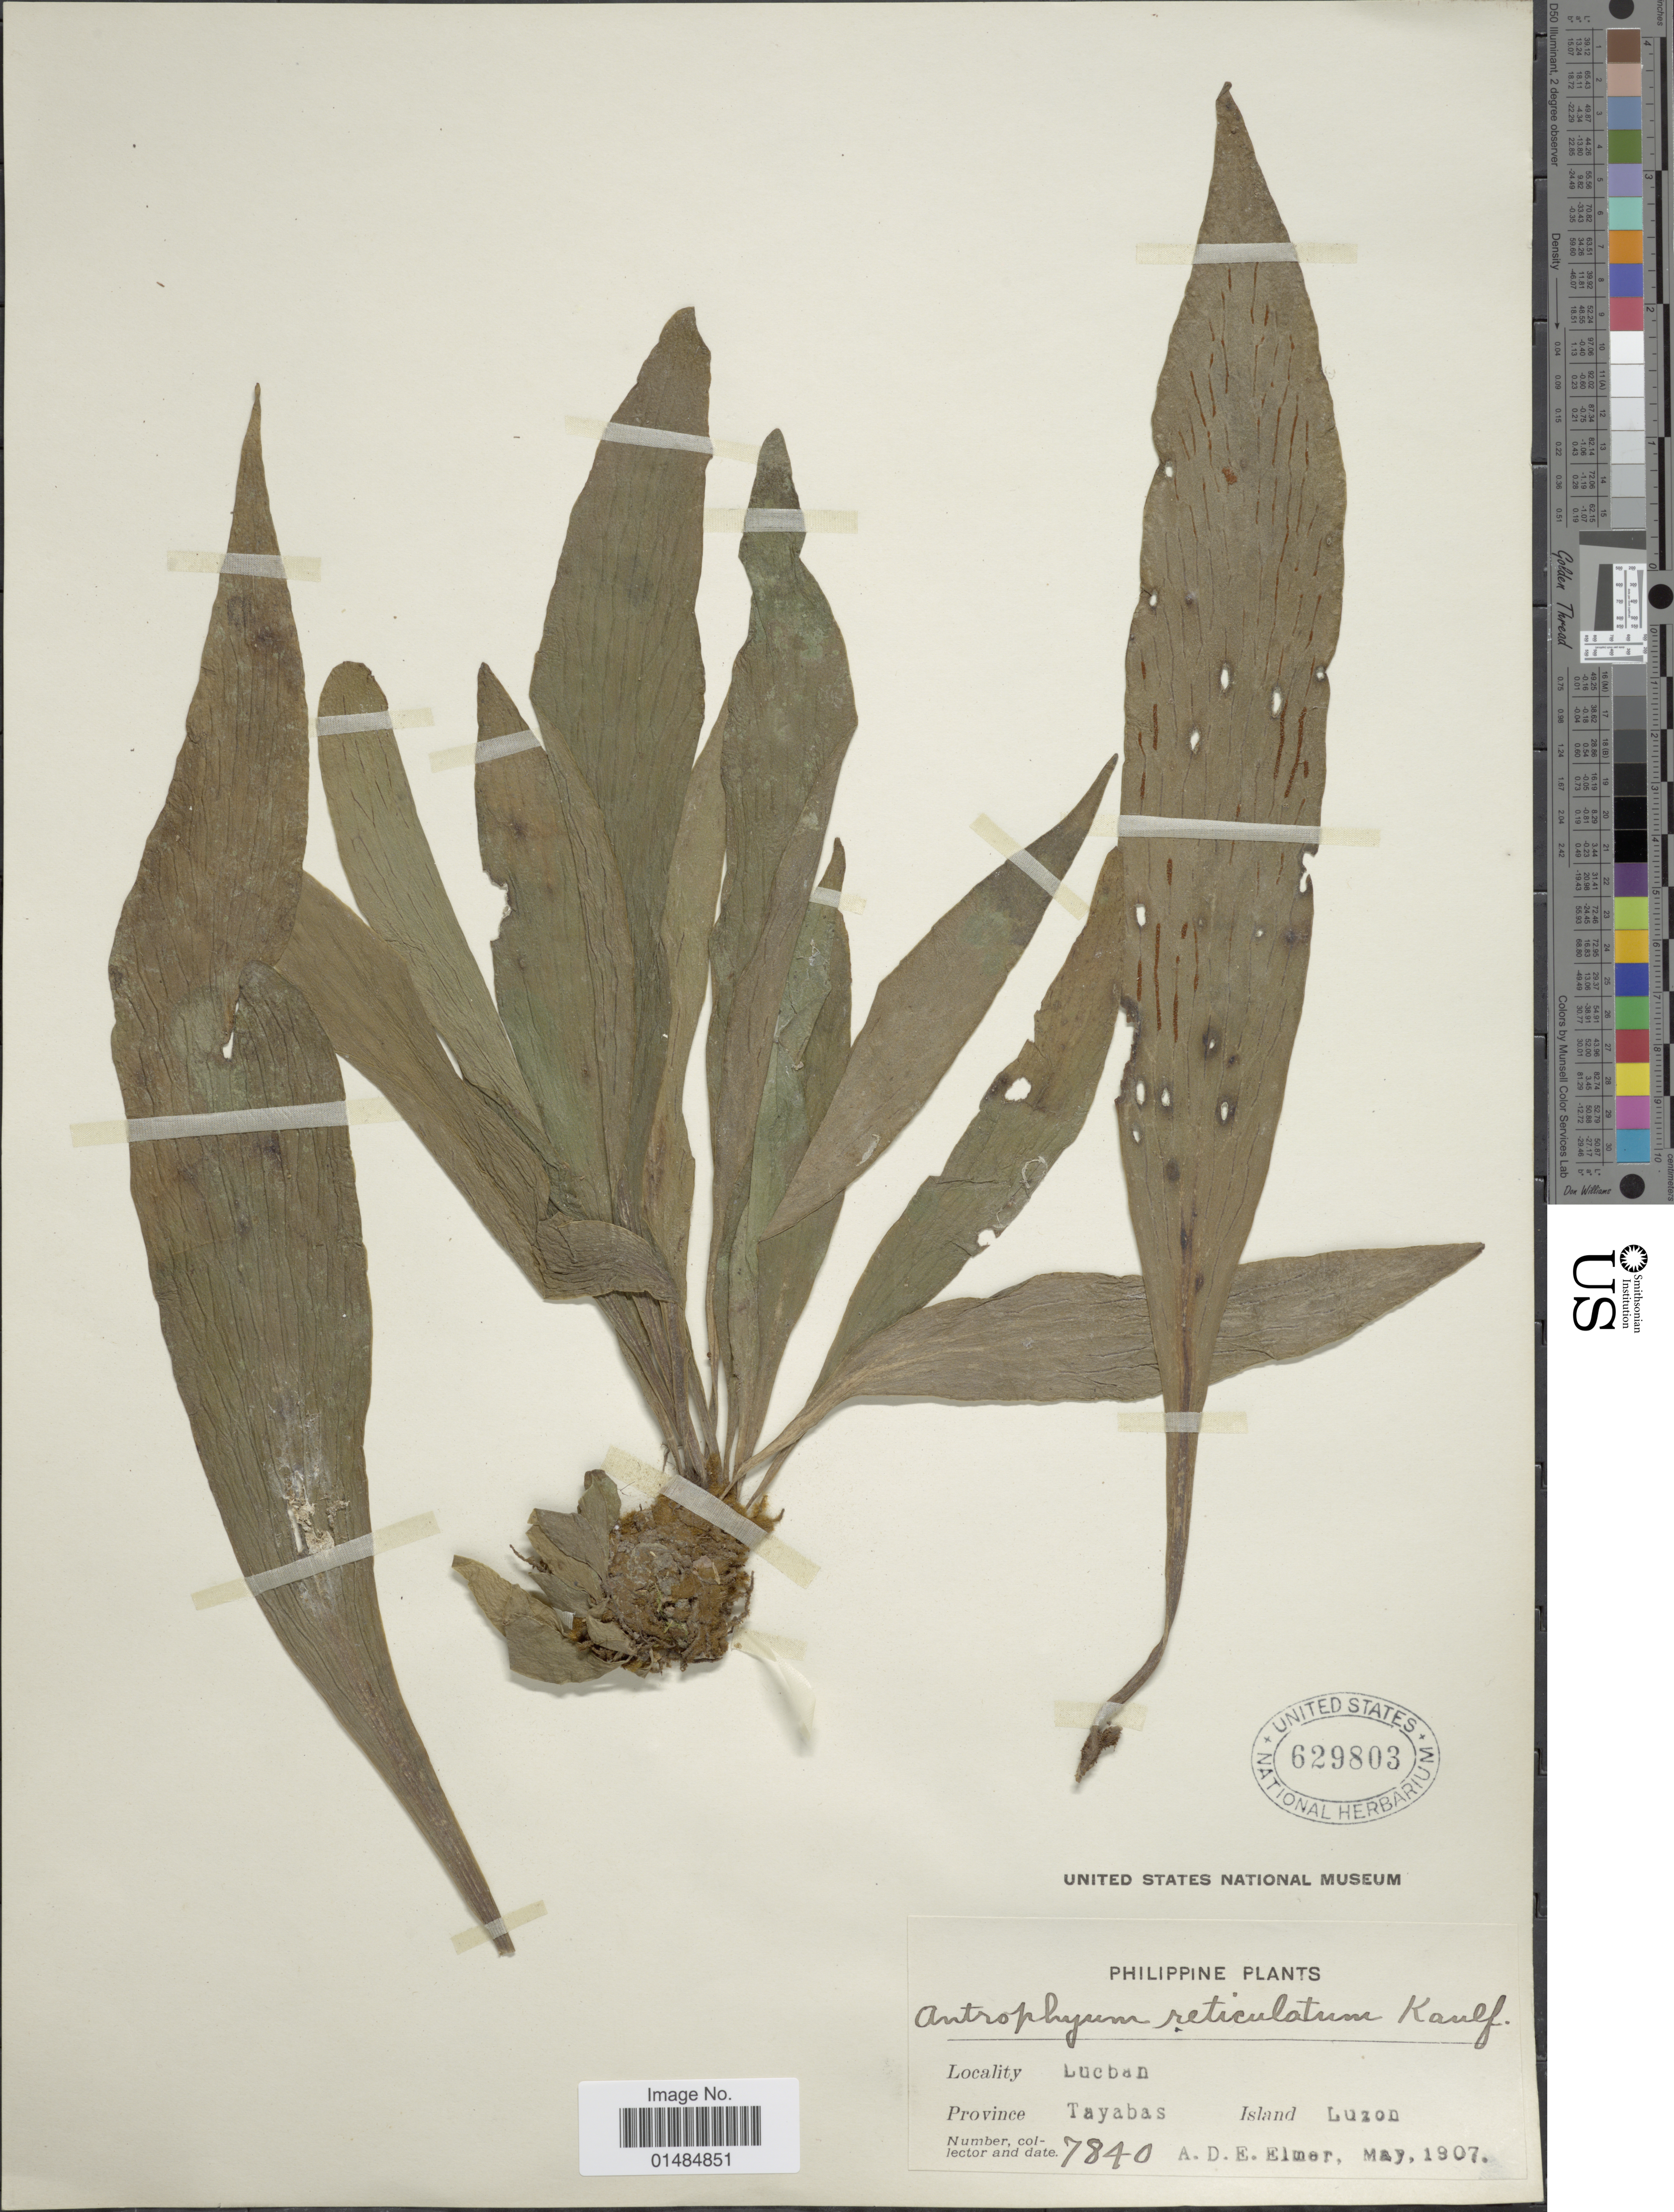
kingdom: Plantae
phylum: Tracheophyta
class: Polypodiopsida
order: Polypodiales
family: Pteridaceae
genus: Antrophyum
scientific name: Antrophyum reticulatum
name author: (G. Forst.) Kaulf.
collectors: A. D. E. Elmer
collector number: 7840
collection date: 1907-05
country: Philippines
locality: Lucban, Province Tayabas, Island Luzon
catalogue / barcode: US 629803